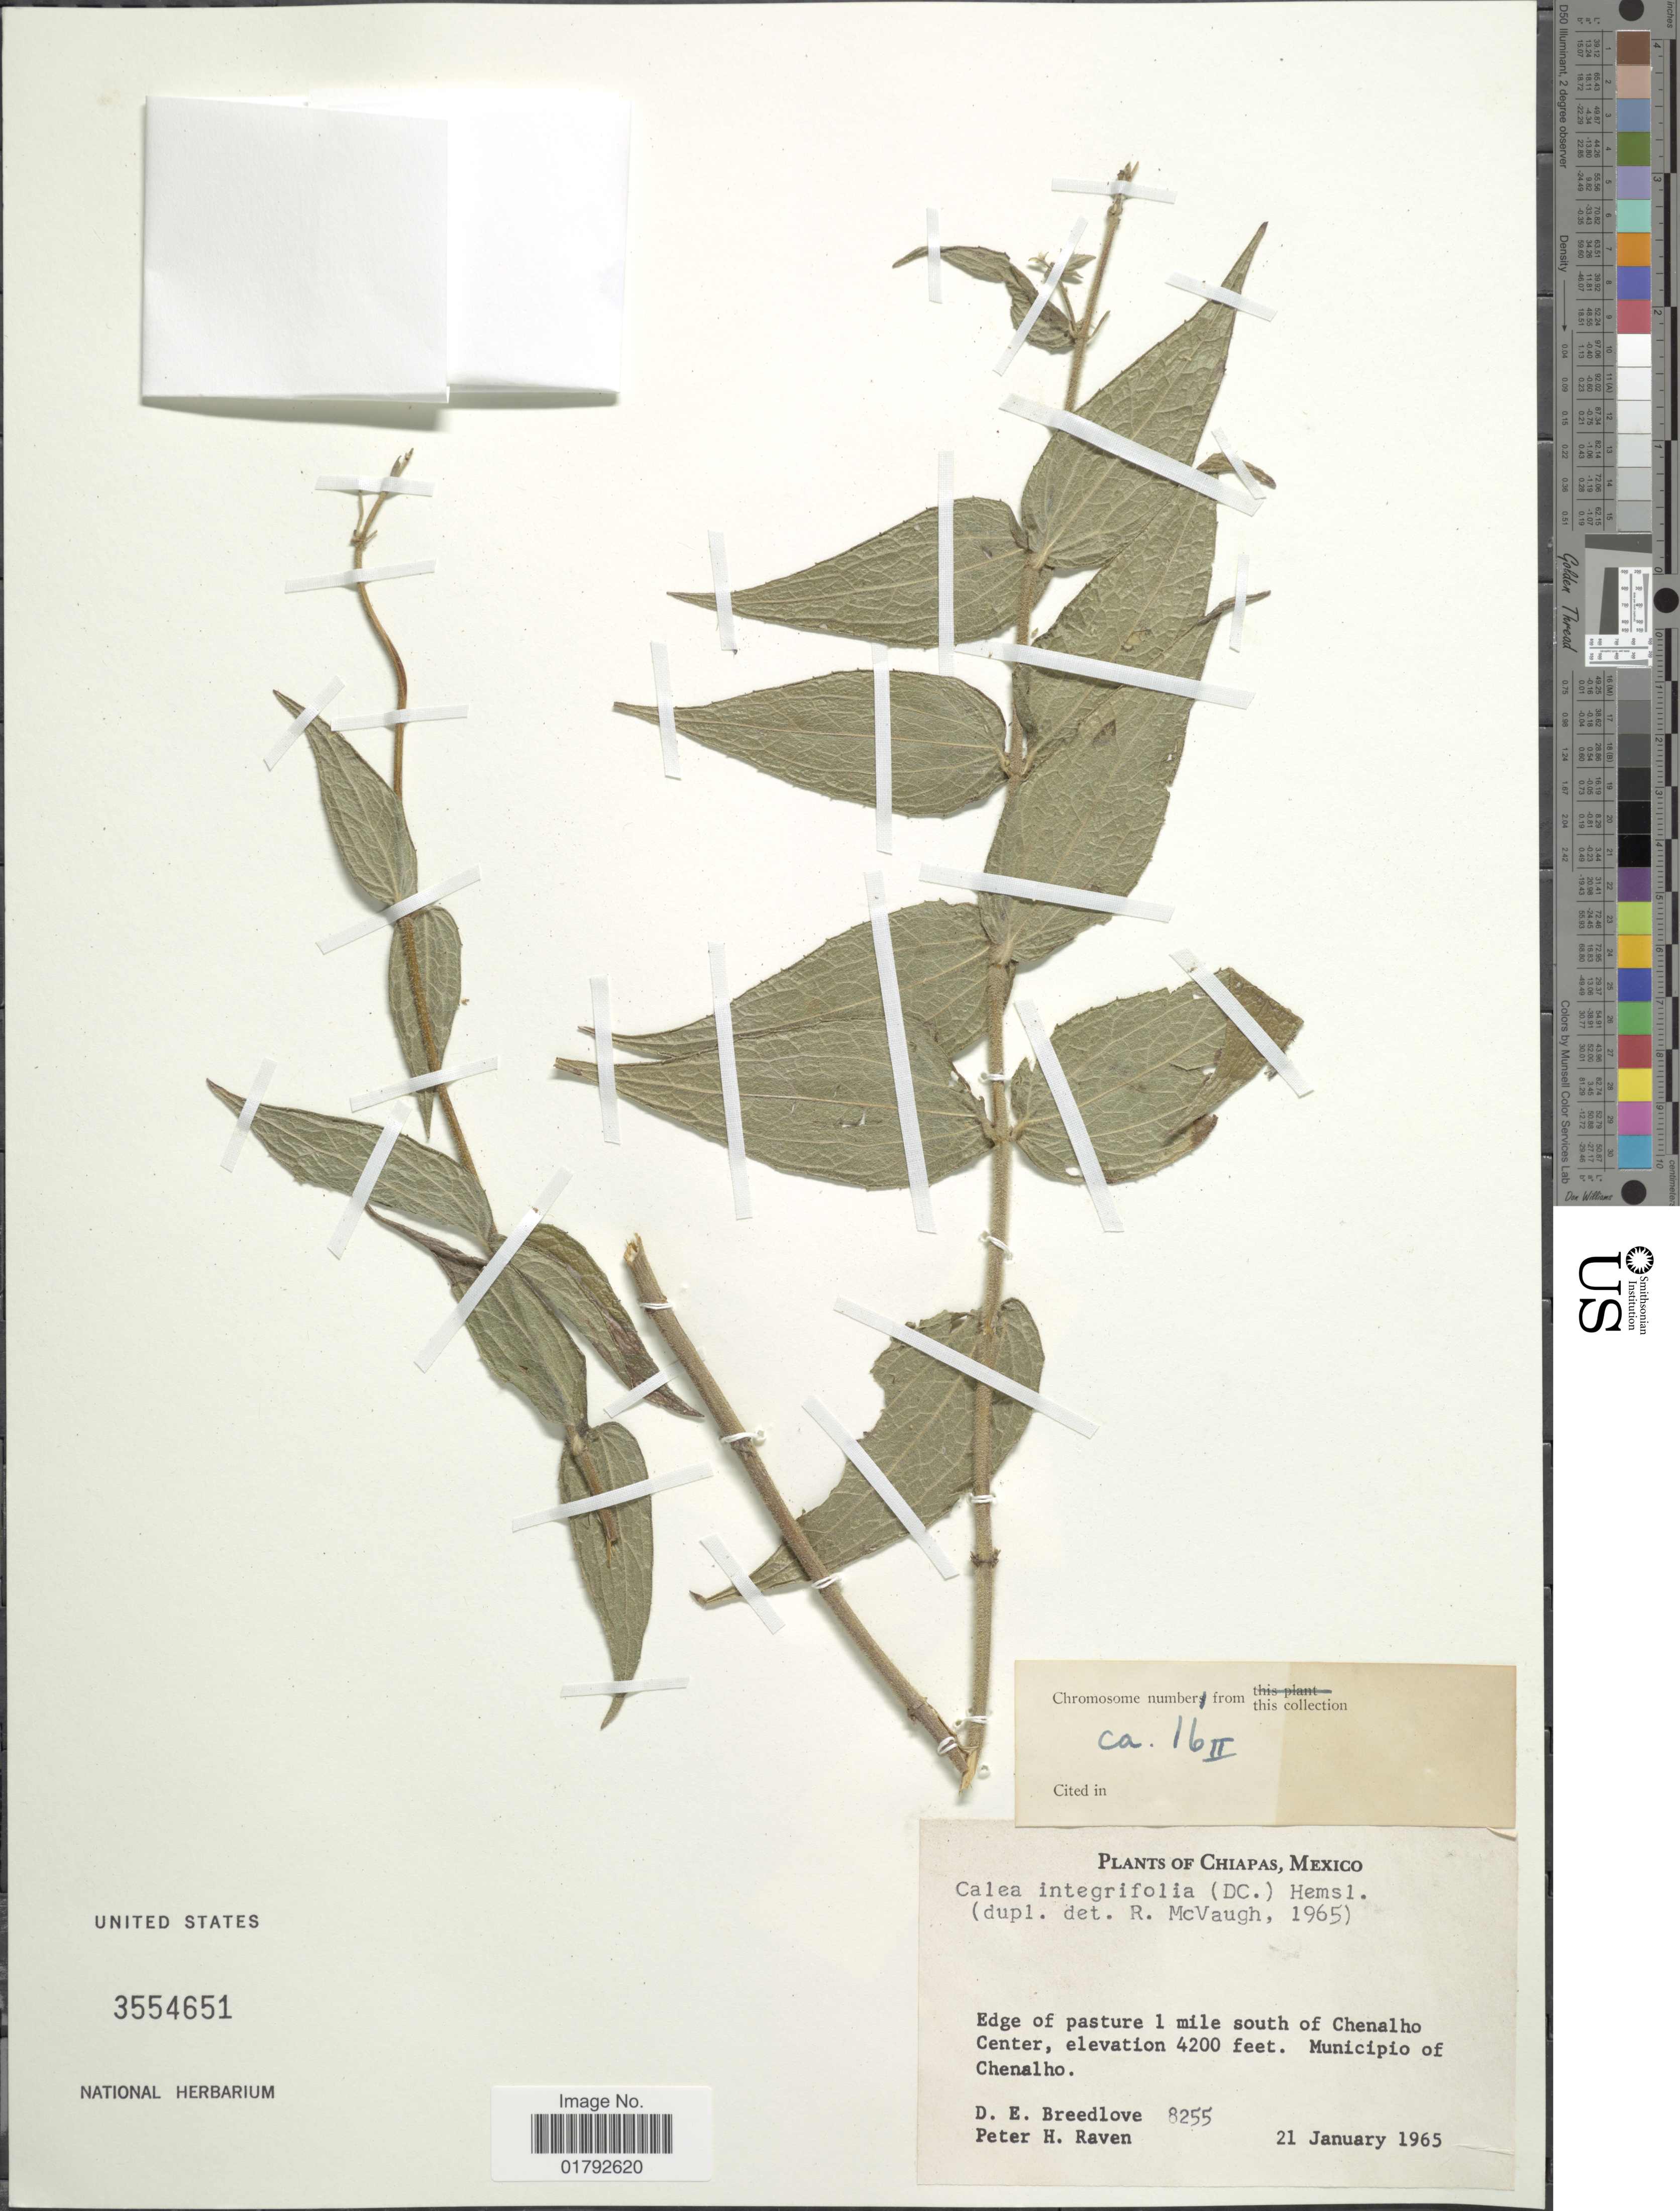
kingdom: Plantae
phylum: Tracheophyta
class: Magnoliopsida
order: Asterales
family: Asteraceae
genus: Alloispermum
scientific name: Alloispermum integrifolium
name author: (DC.) H. Rob.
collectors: D. E. Breedlove & P. Raven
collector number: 8255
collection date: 1965-01-21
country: Mexico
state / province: Chiapas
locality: Edge of pasture 1 mile south of Chenalho Center, Municipio of Chenalho.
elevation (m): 1280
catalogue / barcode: US 3554651